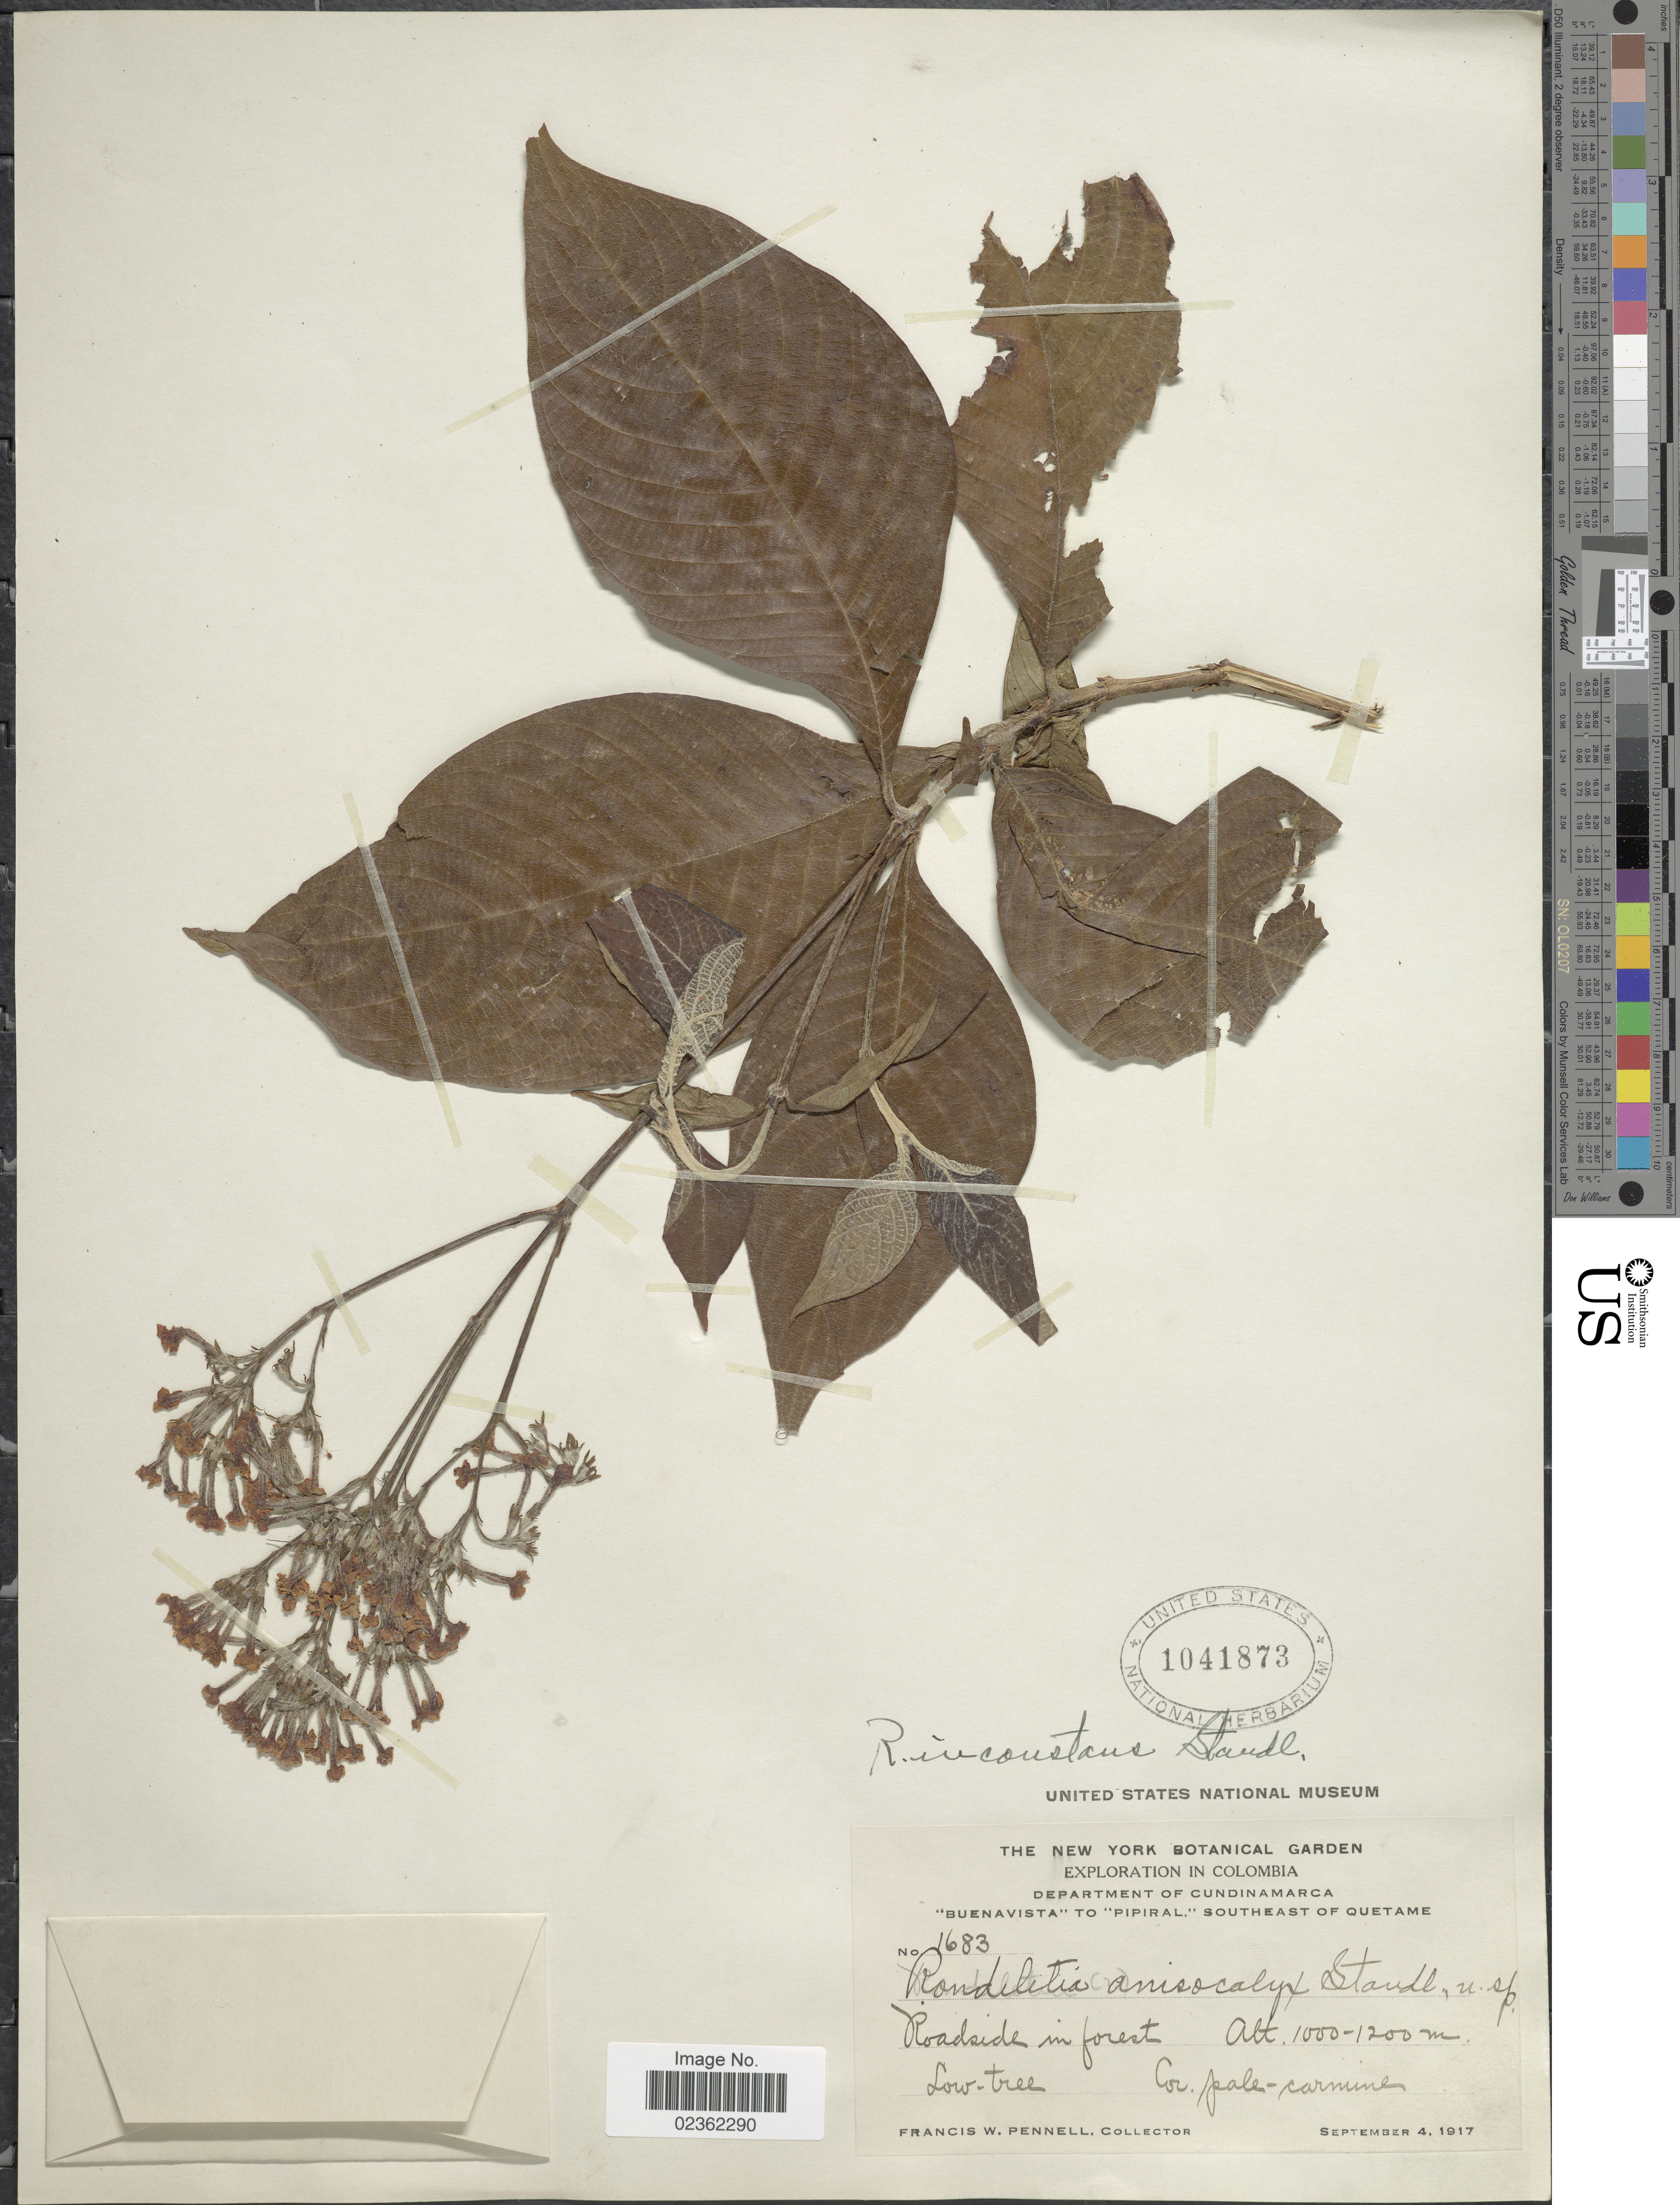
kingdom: Plantae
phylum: Tracheophyta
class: Magnoliopsida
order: Gentianales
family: Rubiaceae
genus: Rondeletia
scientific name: Rondeletia inconstans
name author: Standl.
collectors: F. W. Pennell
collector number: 1683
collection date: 1917-09-04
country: Colombia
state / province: Cundinamarca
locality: Buenavista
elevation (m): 1000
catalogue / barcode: US 1041873